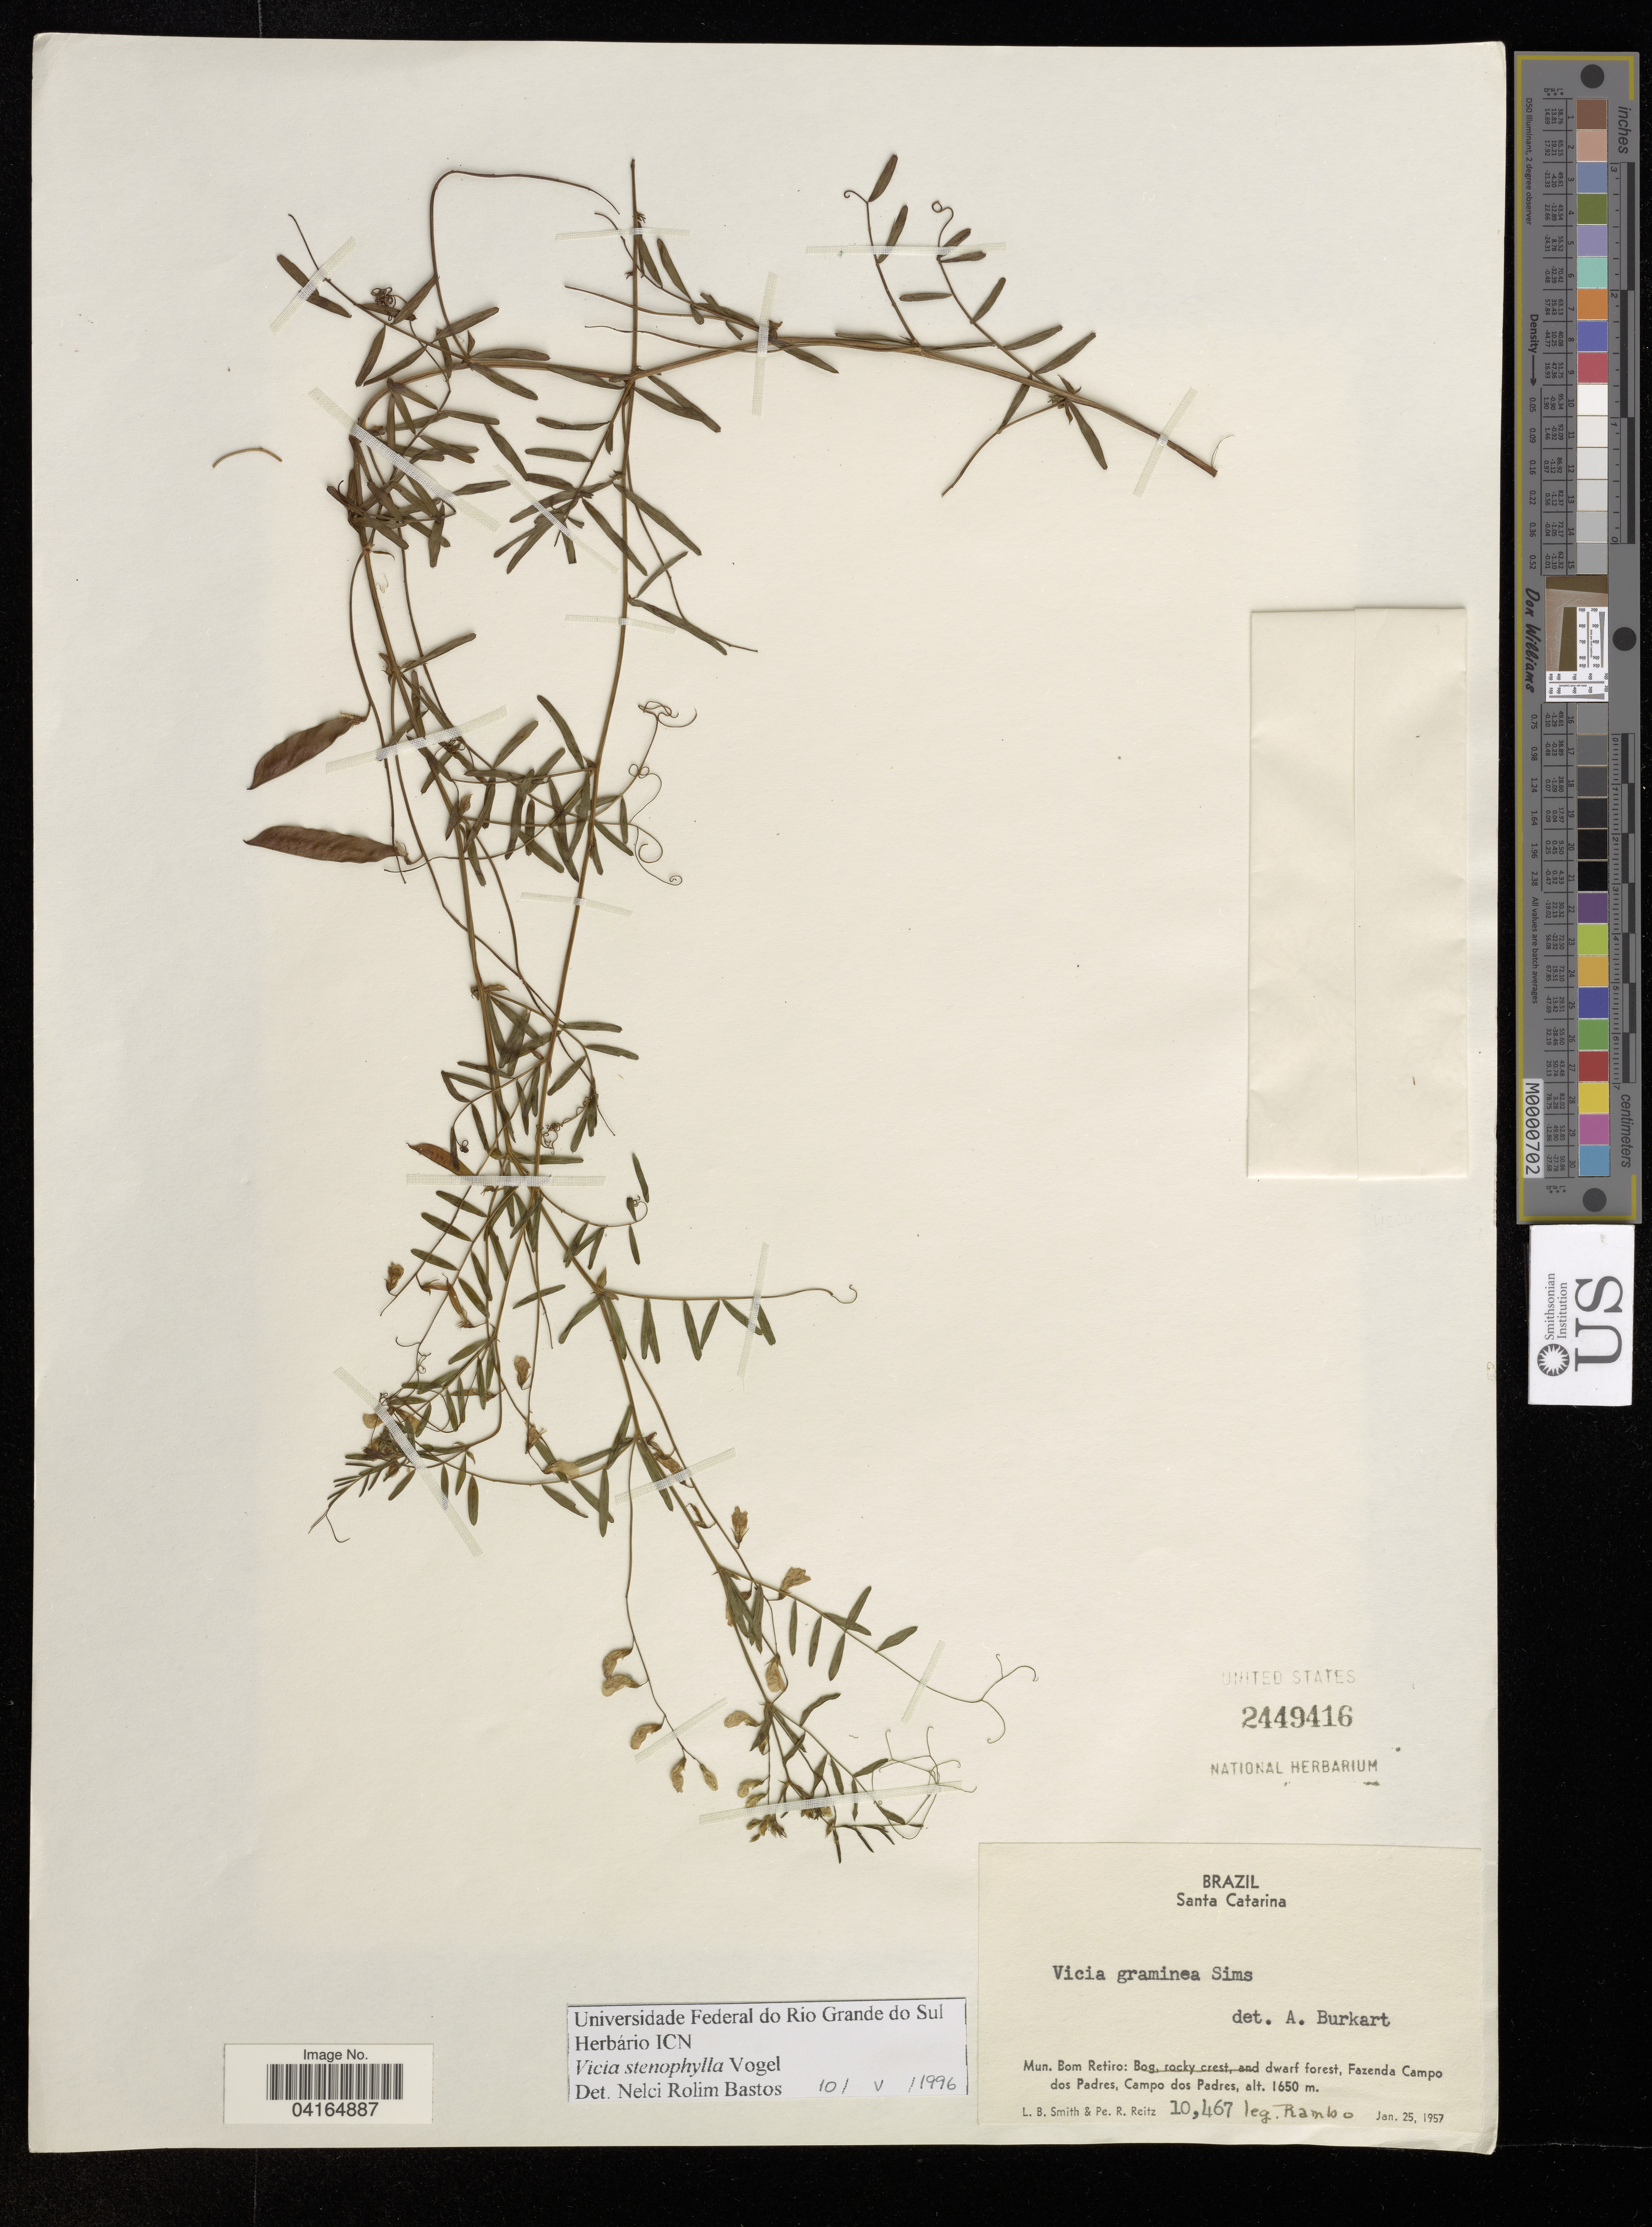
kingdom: Plantae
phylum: Tracheophyta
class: Magnoliopsida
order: Fabales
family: Fabaceae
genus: Vicia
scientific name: Vicia stenophylla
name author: Vogel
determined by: Hechenleitner, Paulina, RBG Edinburgh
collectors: L. Smith & P. Reitz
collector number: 10,467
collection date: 1957-01-25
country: Brazil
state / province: Santa Catarina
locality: Mun. Bom Retiro: Fazenda Campo dos Padres, Campo dos Padres.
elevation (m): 1650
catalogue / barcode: US 2449416